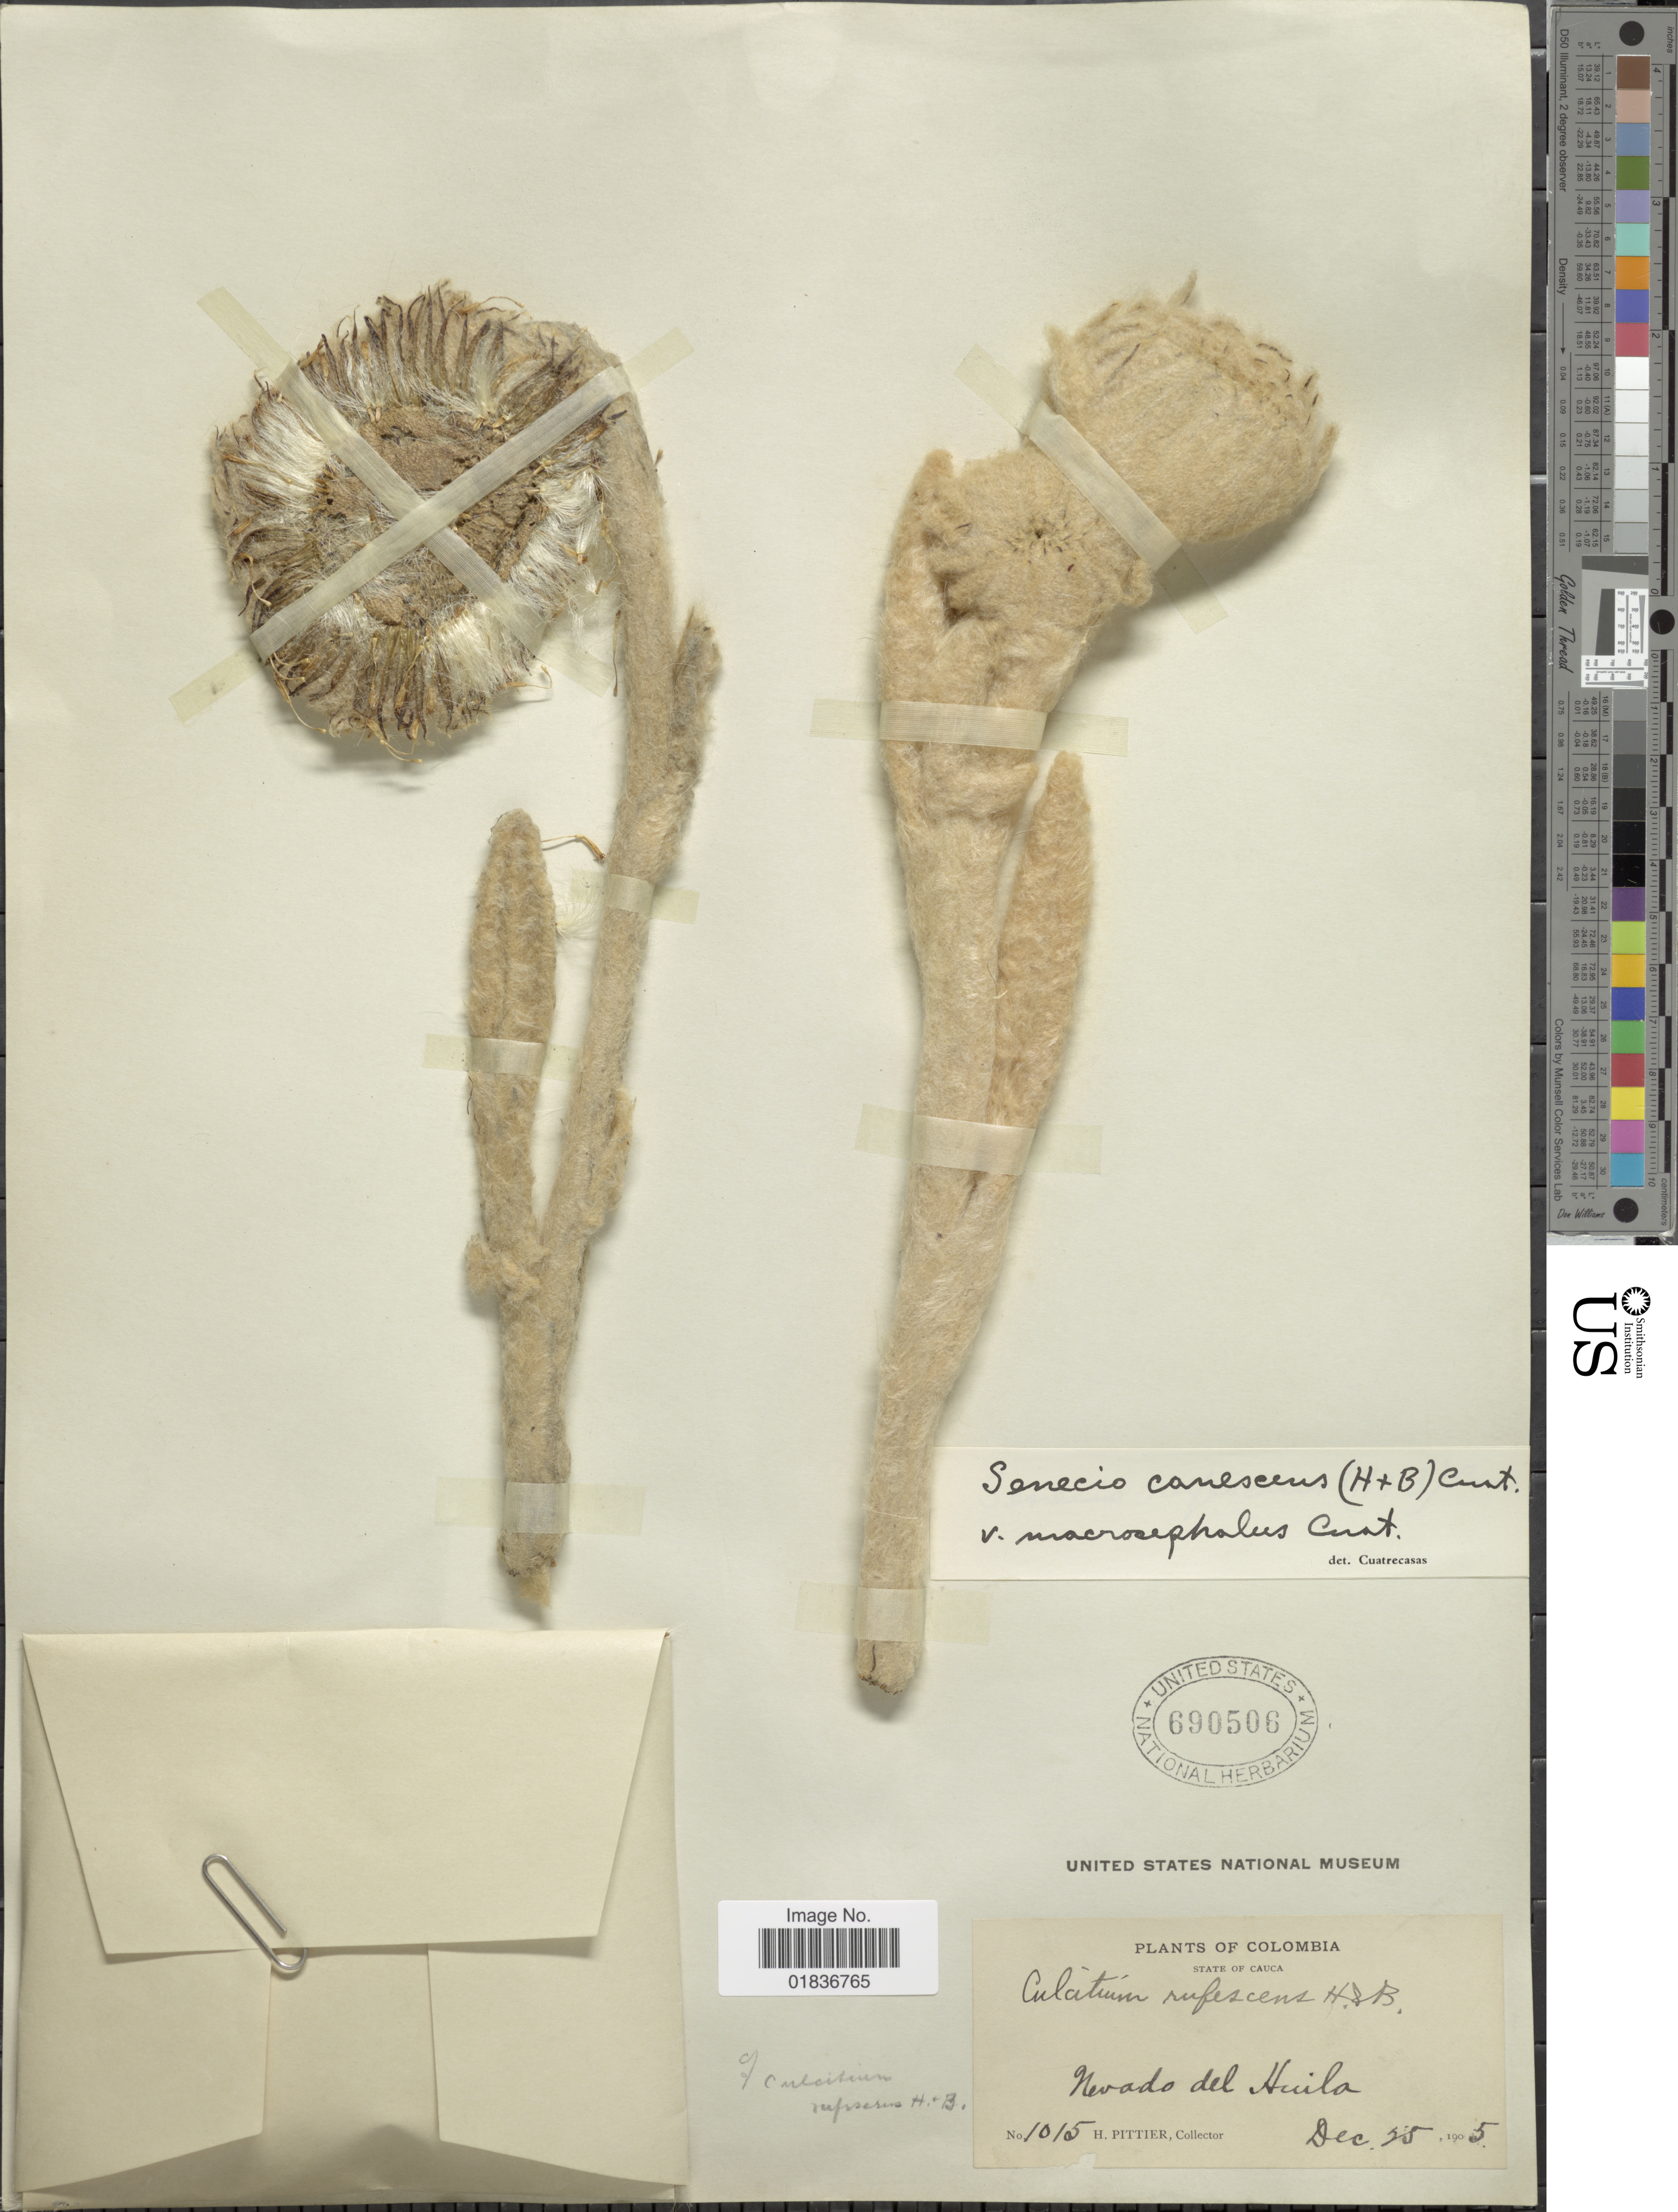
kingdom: Plantae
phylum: Tracheophyta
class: Magnoliopsida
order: Asterales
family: Asteraceae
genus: Senecio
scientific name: Senecio canescens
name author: (Bonpl.) Cuatrec.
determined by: Salomon, Luciana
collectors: H. F. Pittier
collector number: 1015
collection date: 1905-12-25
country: Colombia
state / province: Cauca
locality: State of Cauca. Nevado del Huila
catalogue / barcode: US 690506